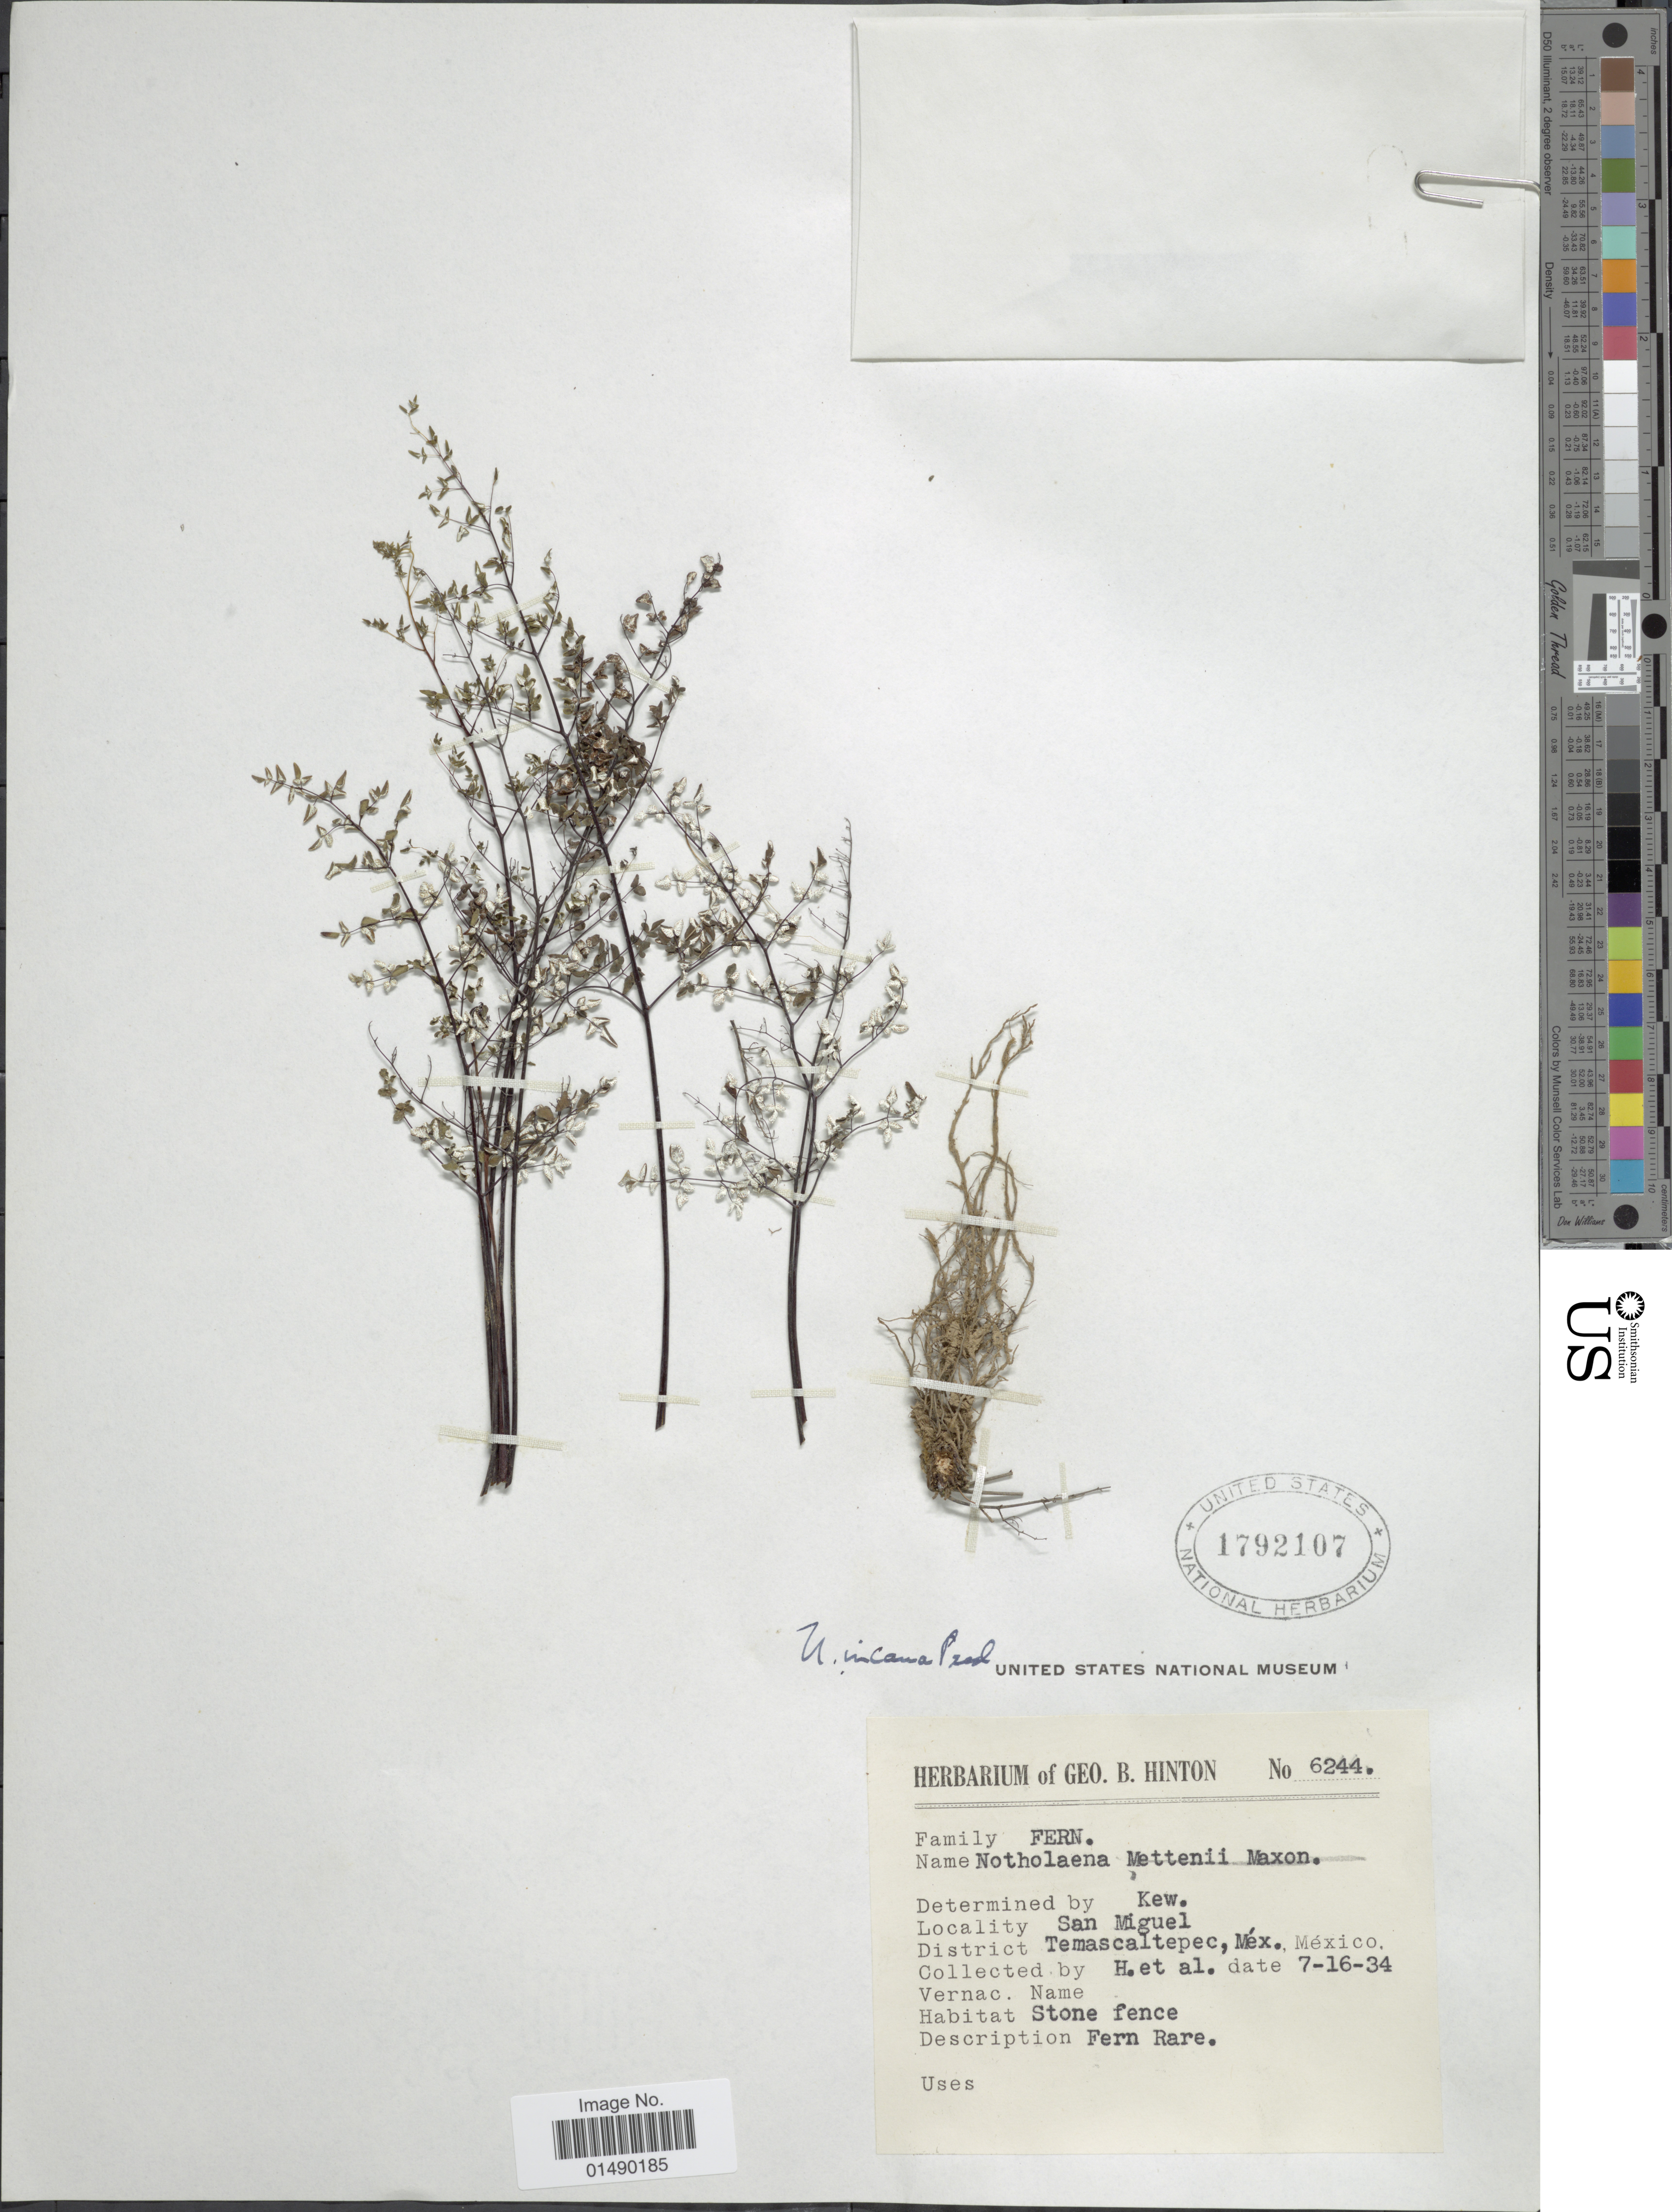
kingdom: Plantae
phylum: Tracheophyta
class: Polypodiopsida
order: Polypodiales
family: Pteridaceae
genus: Argyrochosma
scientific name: Argyrochosma incana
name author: (C. Presl) Windham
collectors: G. B. Hinton & et al.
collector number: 6244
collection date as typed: Transcribed d/m/y: 16/7/34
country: Mexico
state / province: México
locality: Mexico, San Miguel, Temascaltepec.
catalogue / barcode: US 1792107